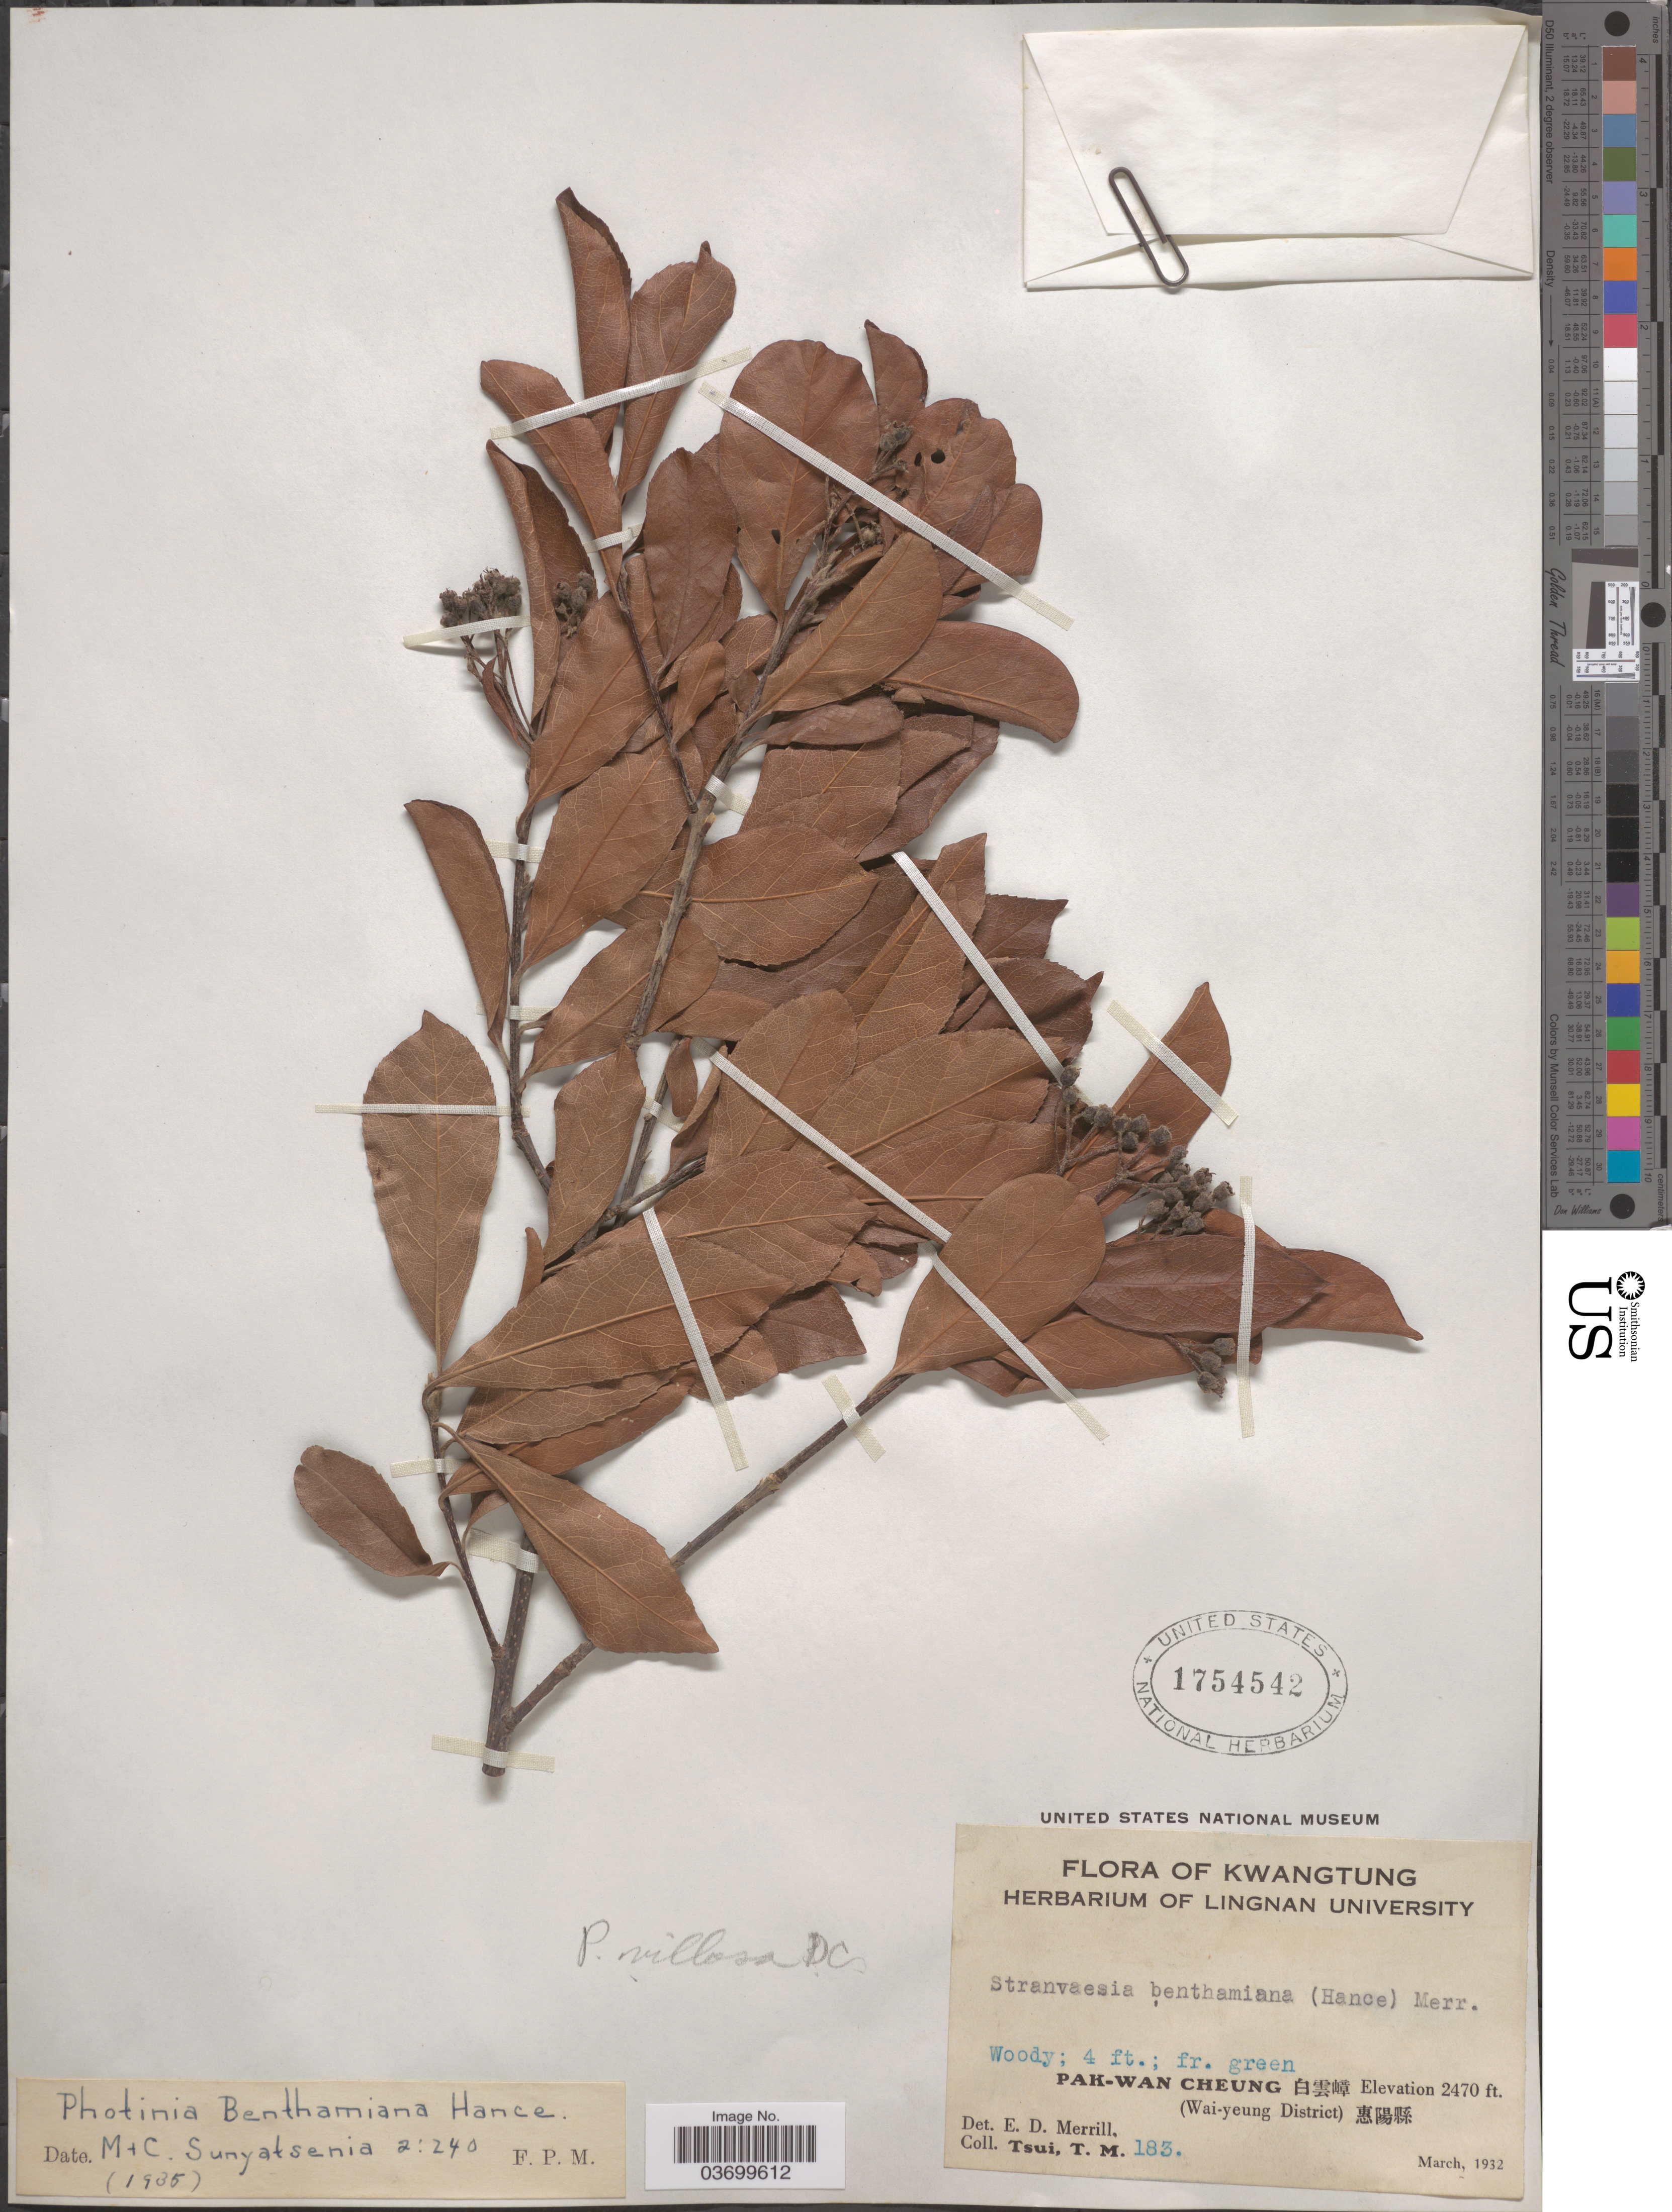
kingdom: Plantae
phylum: Tracheophyta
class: Magnoliopsida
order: Rosales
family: Rosaceae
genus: Photinia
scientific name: Photinia villosa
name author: (DC.) Thunb.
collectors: T. Tsui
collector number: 183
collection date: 1932-03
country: China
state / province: Guangdong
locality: Kwangtung. Pak-wan Cheung X. (Wai-yeung District) X.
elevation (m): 753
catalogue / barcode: US 1754542